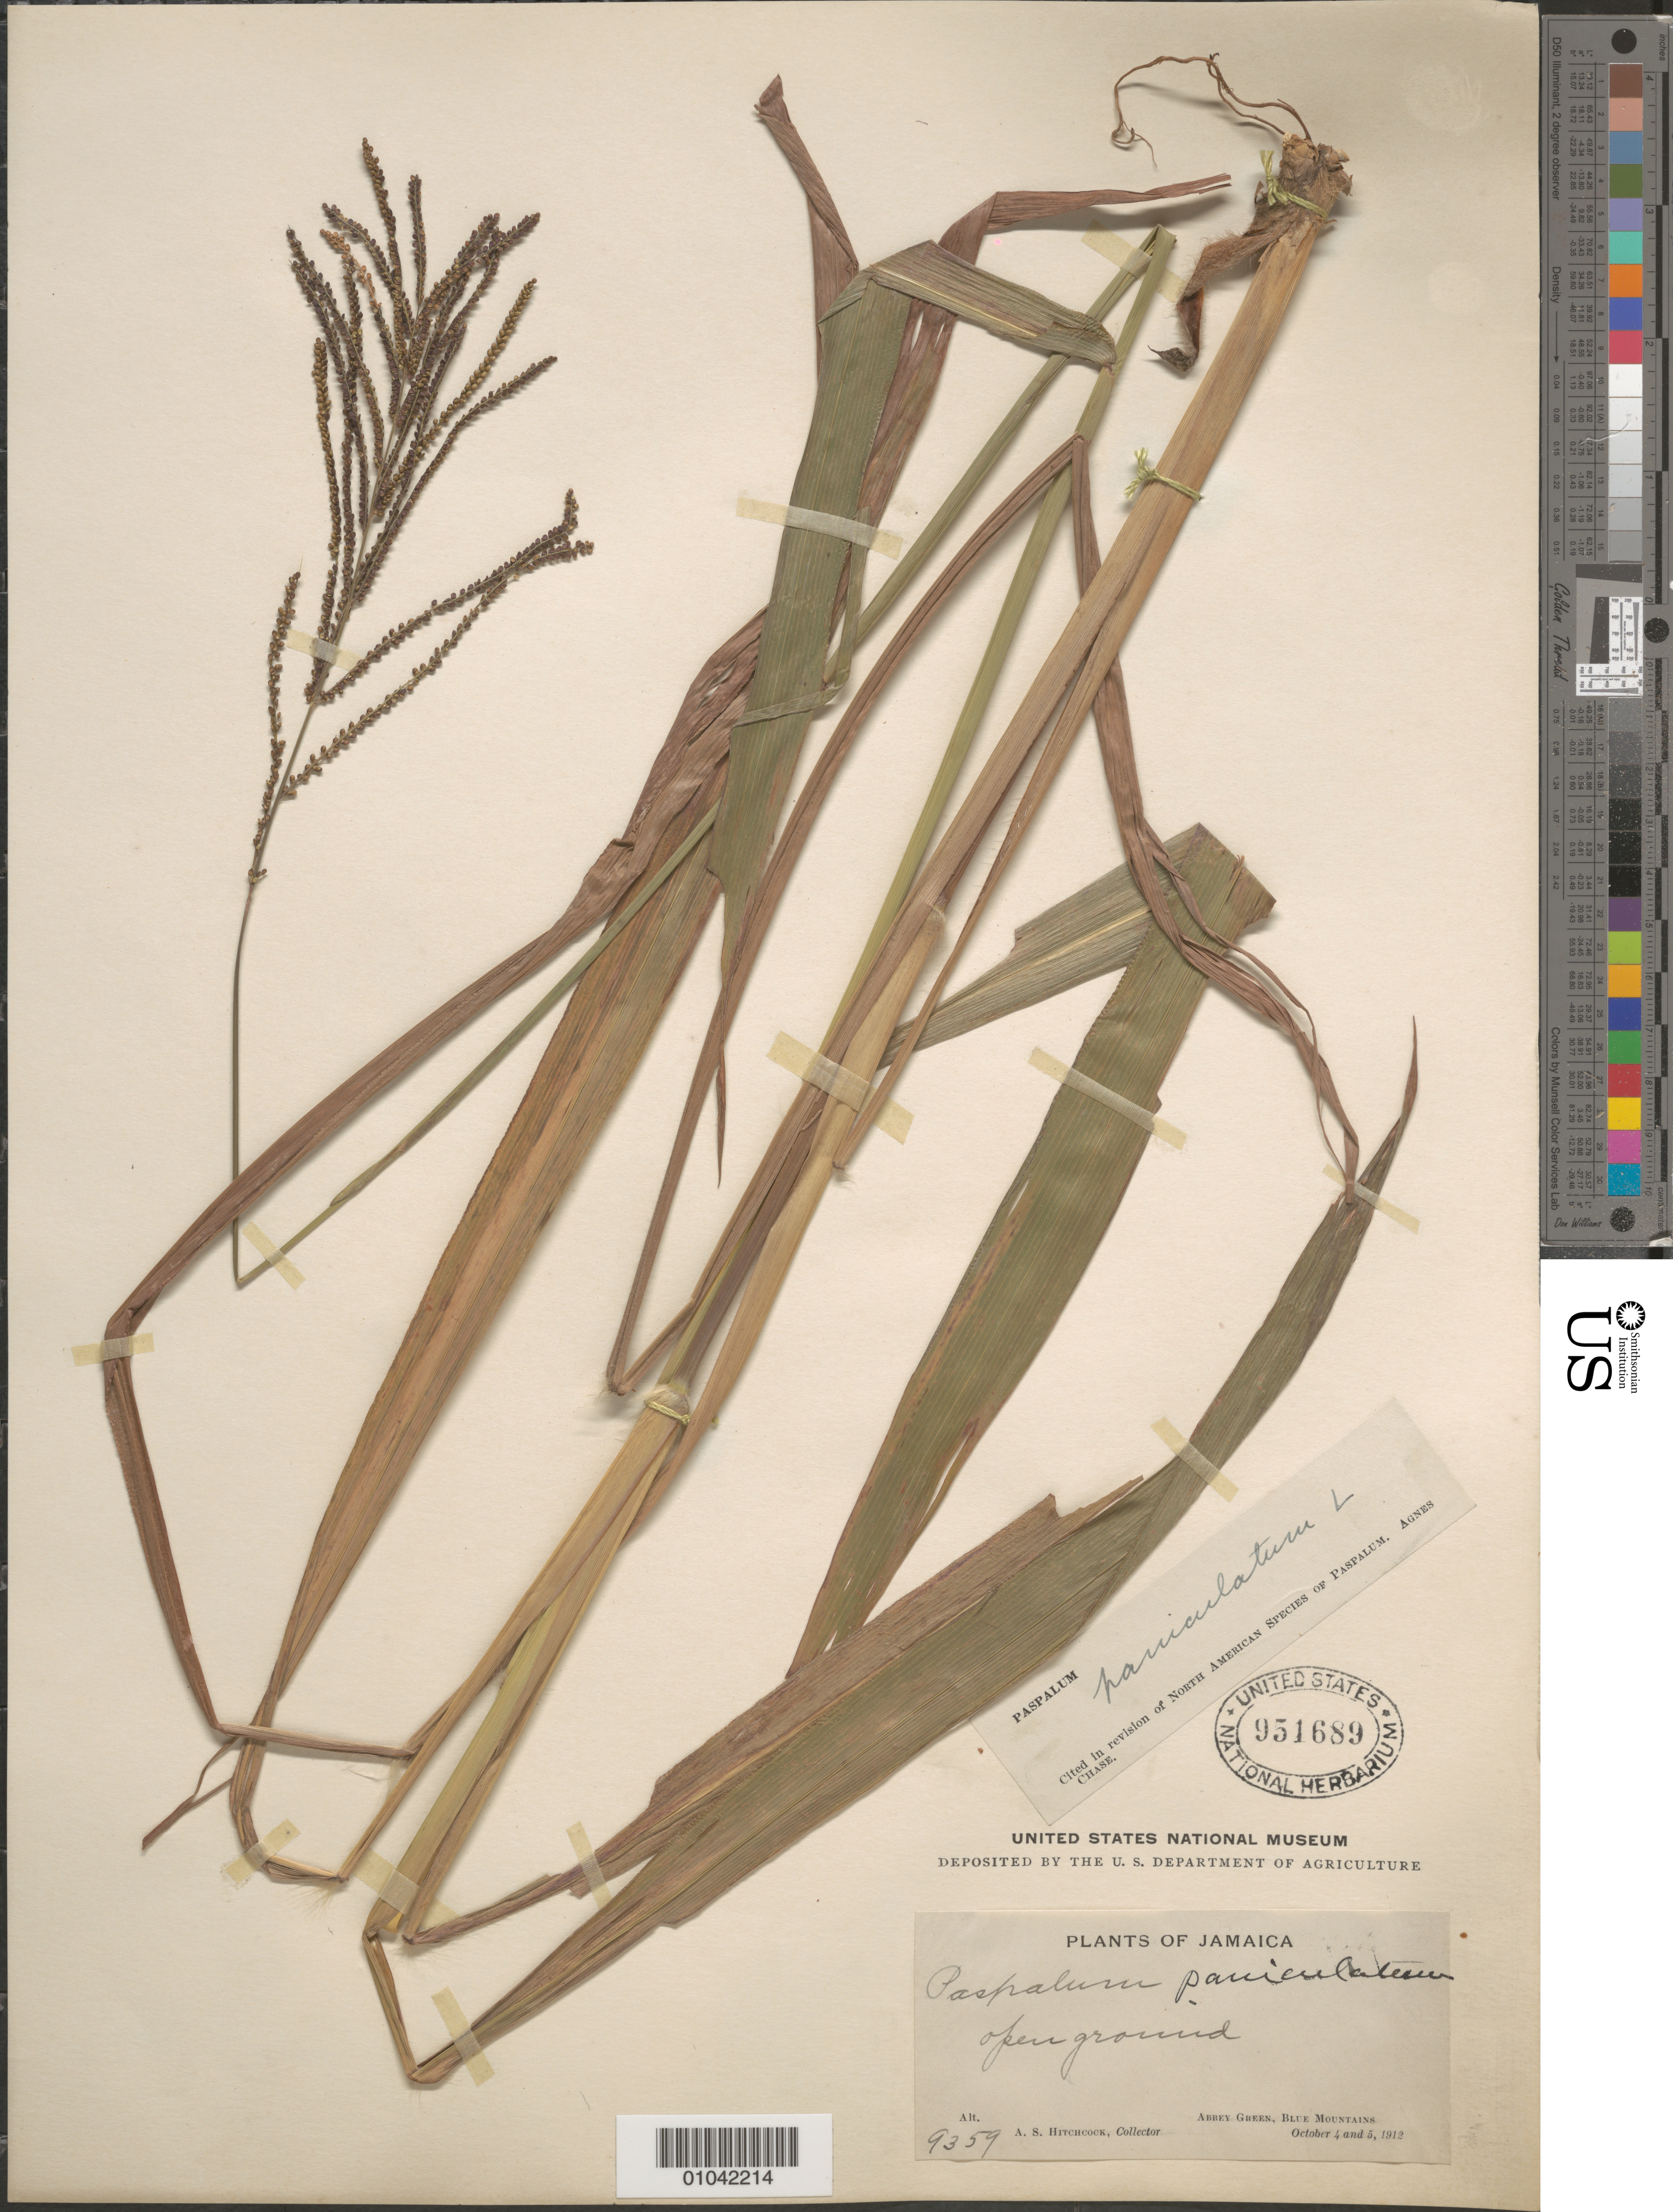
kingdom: Plantae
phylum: Tracheophyta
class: Liliopsida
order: Poales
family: Poaceae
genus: Paspalum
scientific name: Paspalum paniculatum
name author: L.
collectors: A. S. Hitchcock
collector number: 9359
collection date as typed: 04 Oct 1912 and 05 Oct 1912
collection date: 1912-10-04,1912-10-05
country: Jamaica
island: Jamaica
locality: Abbey Green, Blue Mountains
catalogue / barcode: US 951689